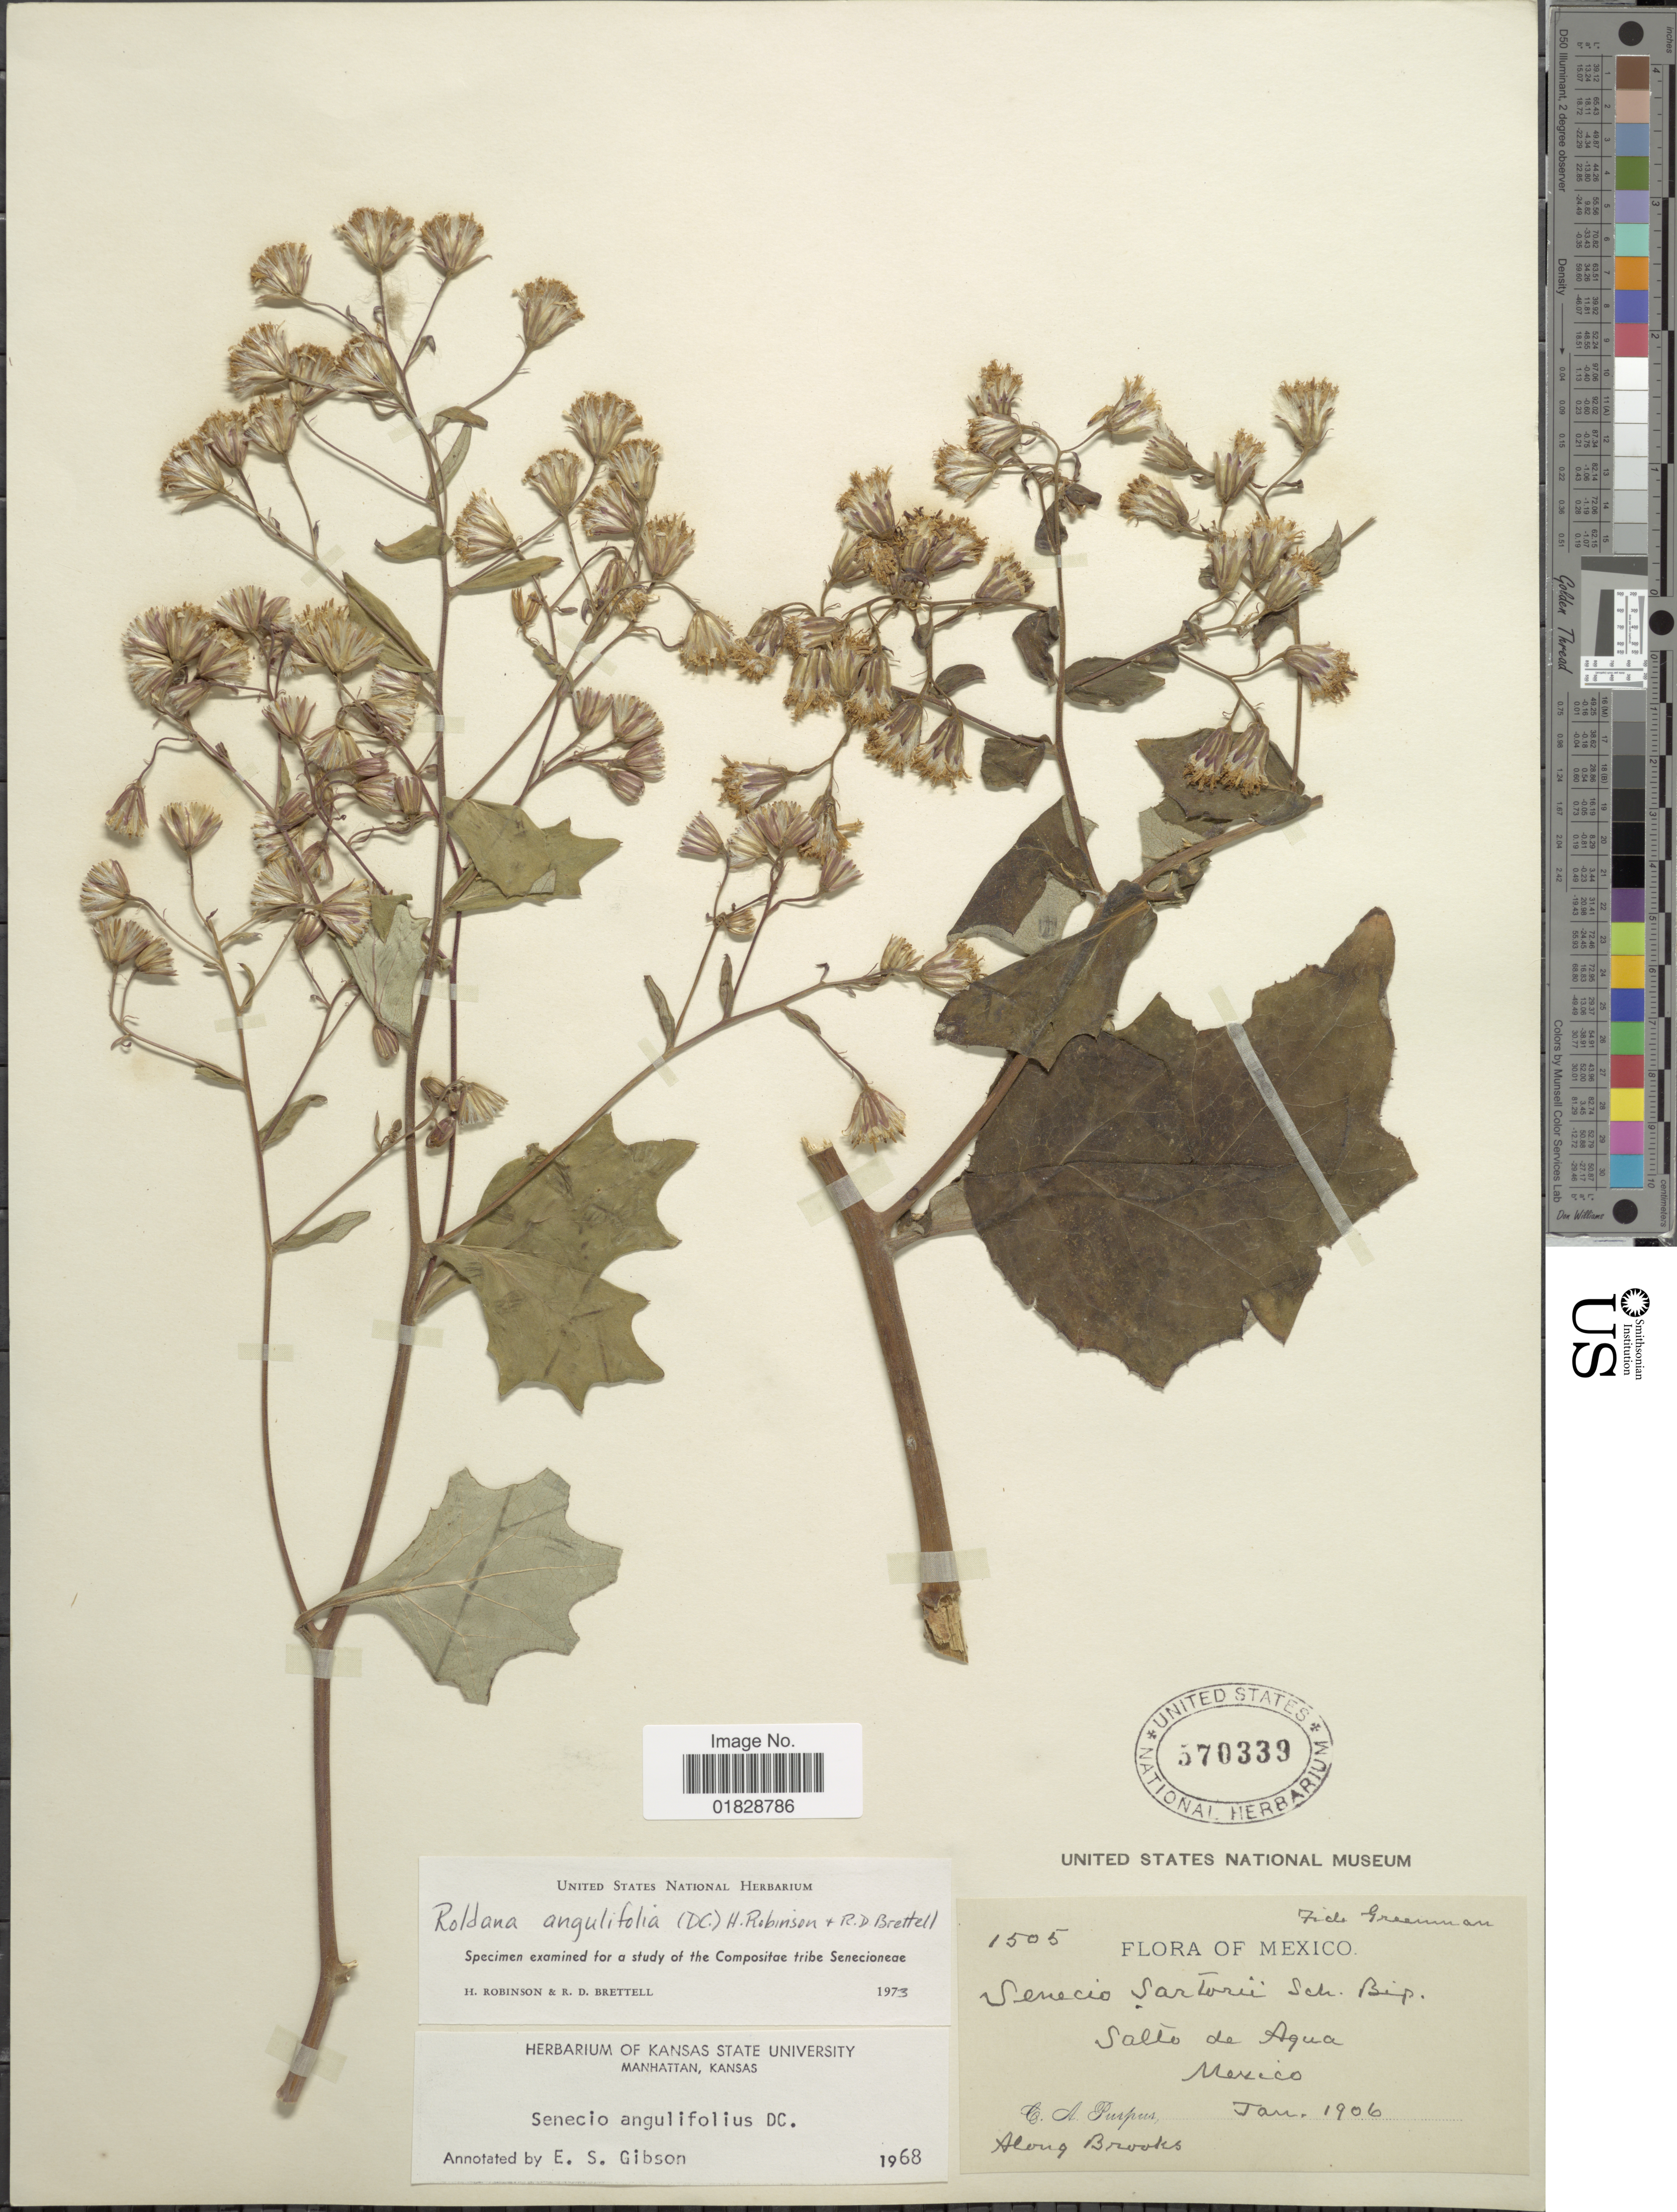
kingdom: Plantae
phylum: Tracheophyta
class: Magnoliopsida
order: Asterales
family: Asteraceae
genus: Roldana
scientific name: Roldana angulifolia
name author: (DC.) H. Rob. & Brettell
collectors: C. A. Purpus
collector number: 1505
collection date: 1906-01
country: Mexico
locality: Salto de Aqua. Mexico. Along Brooks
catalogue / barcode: US 570339